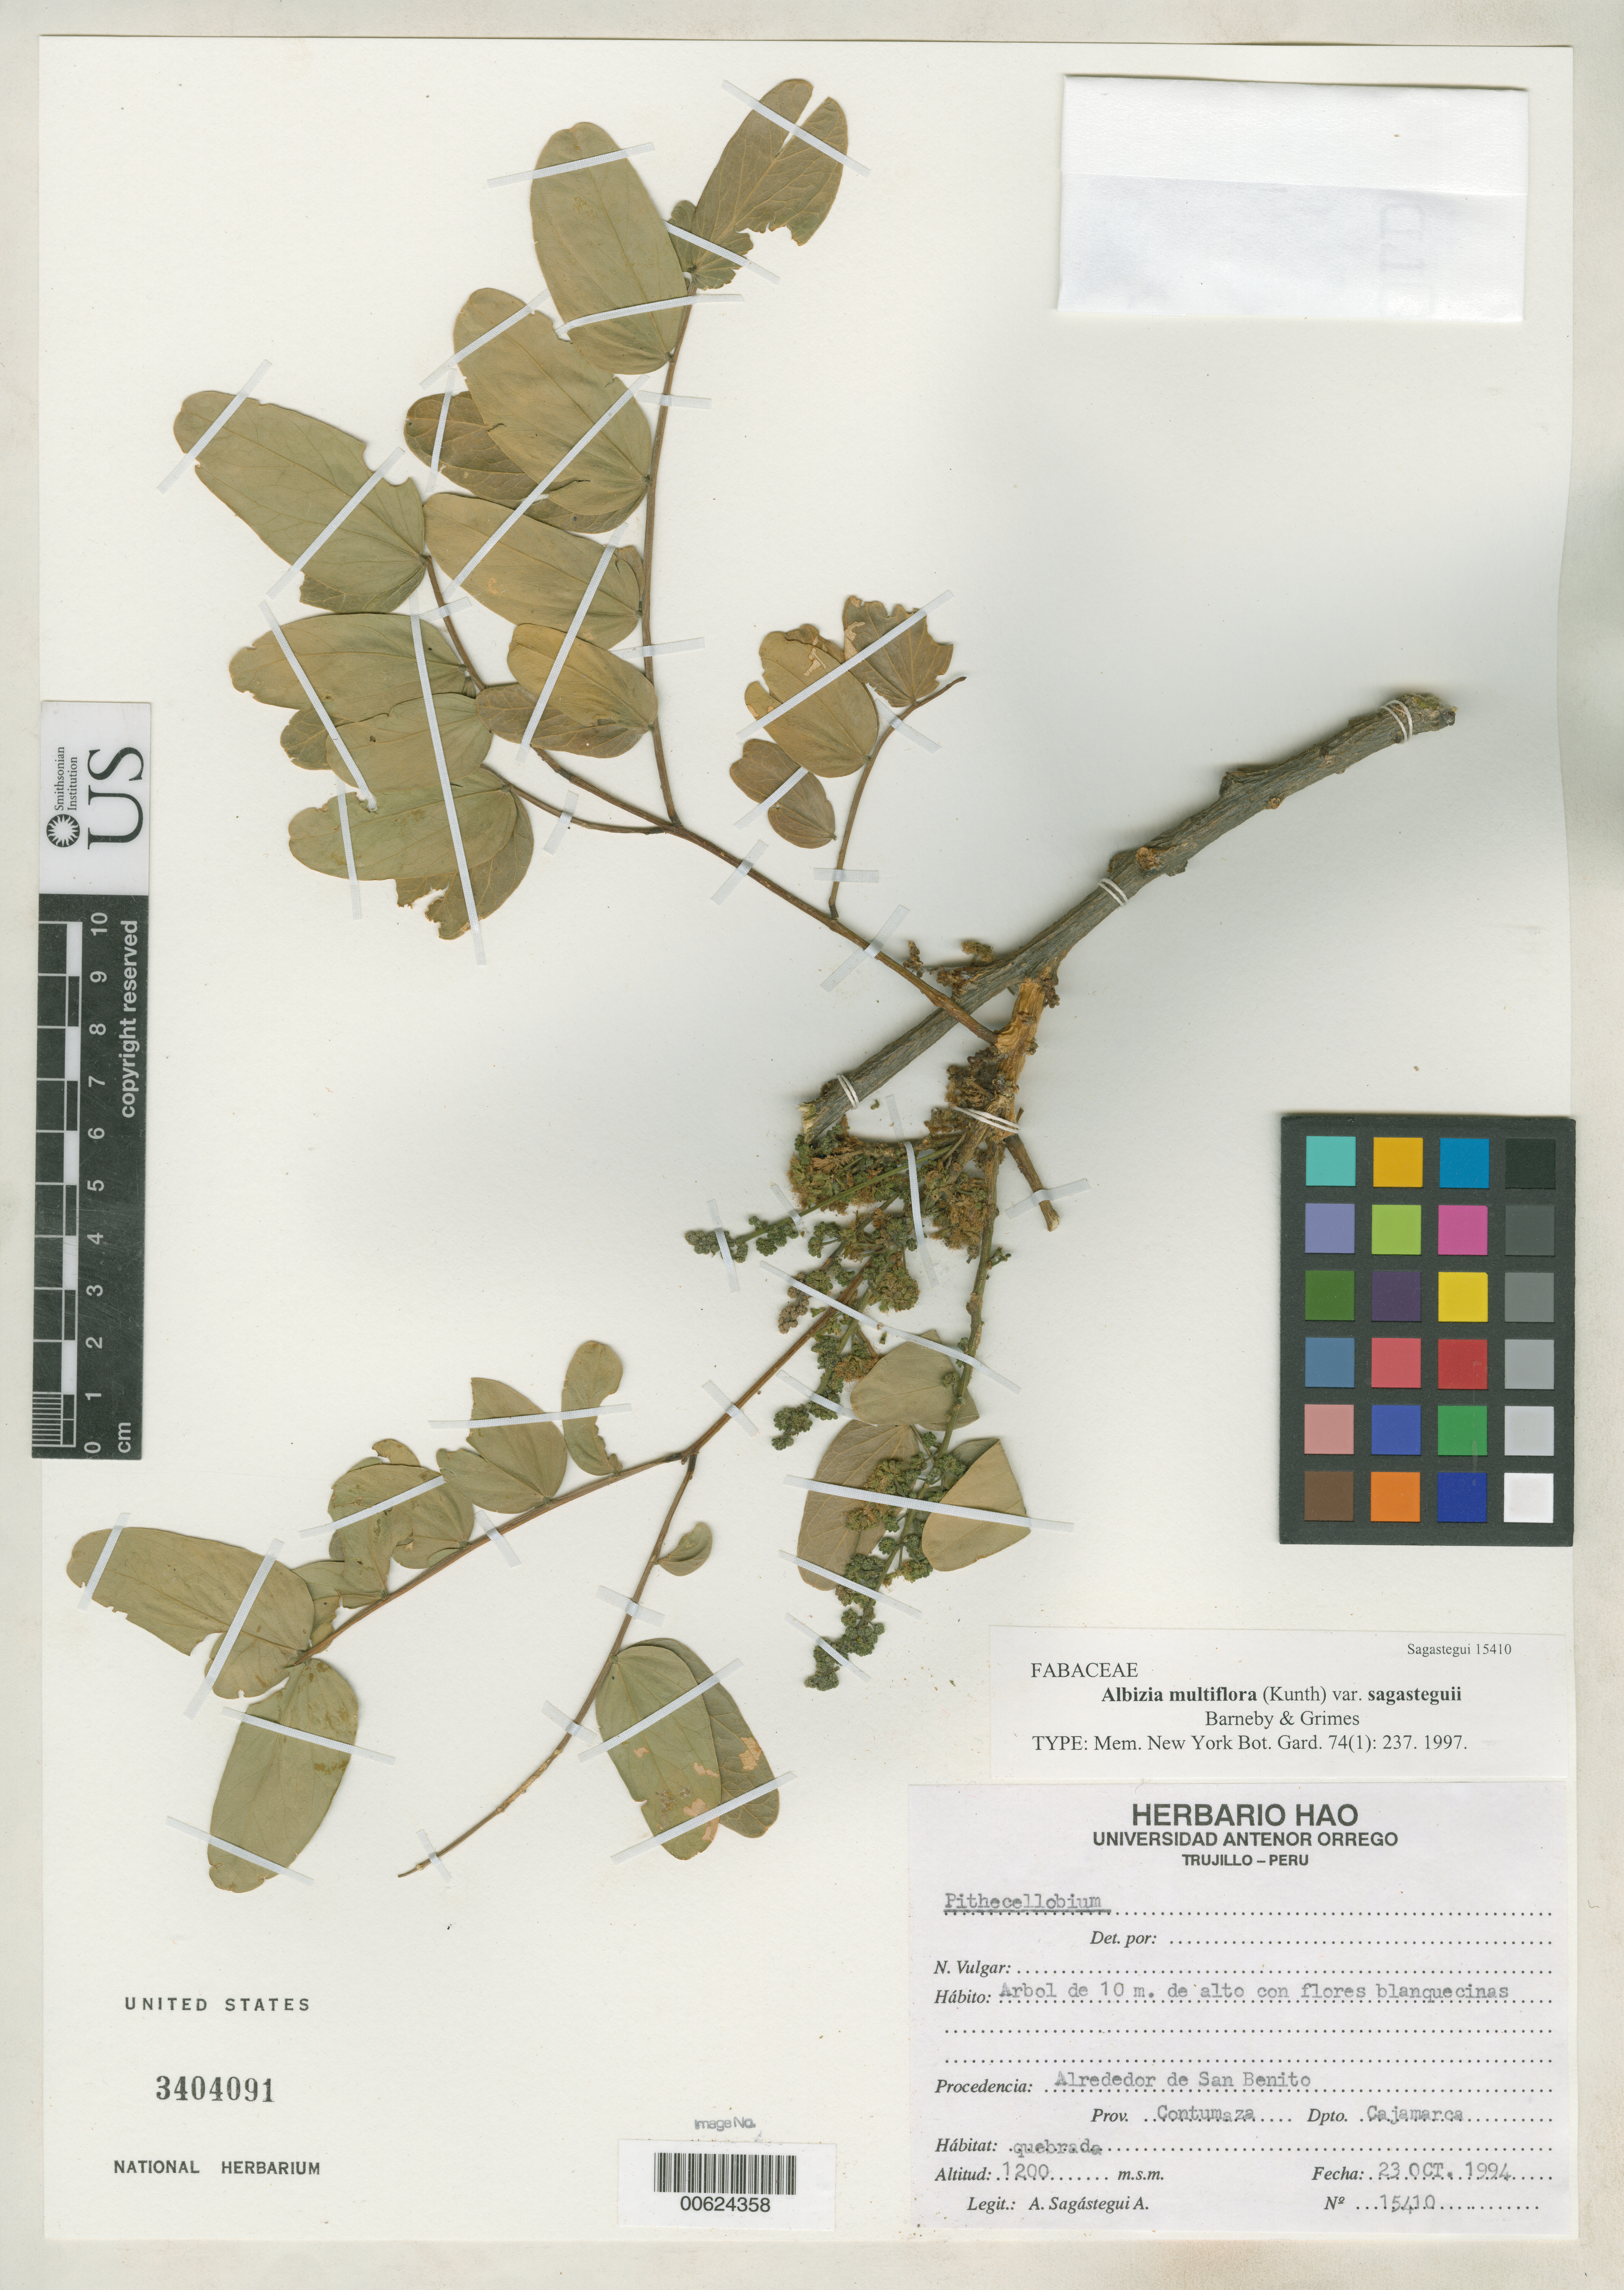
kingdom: Plantae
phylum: Tracheophyta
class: Magnoliopsida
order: Fabales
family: Fabaceae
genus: Albizia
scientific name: Albizia multiflora var. sagasteguii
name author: Barneby & J.W. Grimes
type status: Isotype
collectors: A. Sagástegui A.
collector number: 15410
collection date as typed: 23 Oct 1994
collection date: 1994-10-23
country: Peru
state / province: Cajamarca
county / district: Contumazá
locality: Contumazá, alrededor de San Benito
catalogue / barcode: US 3404091